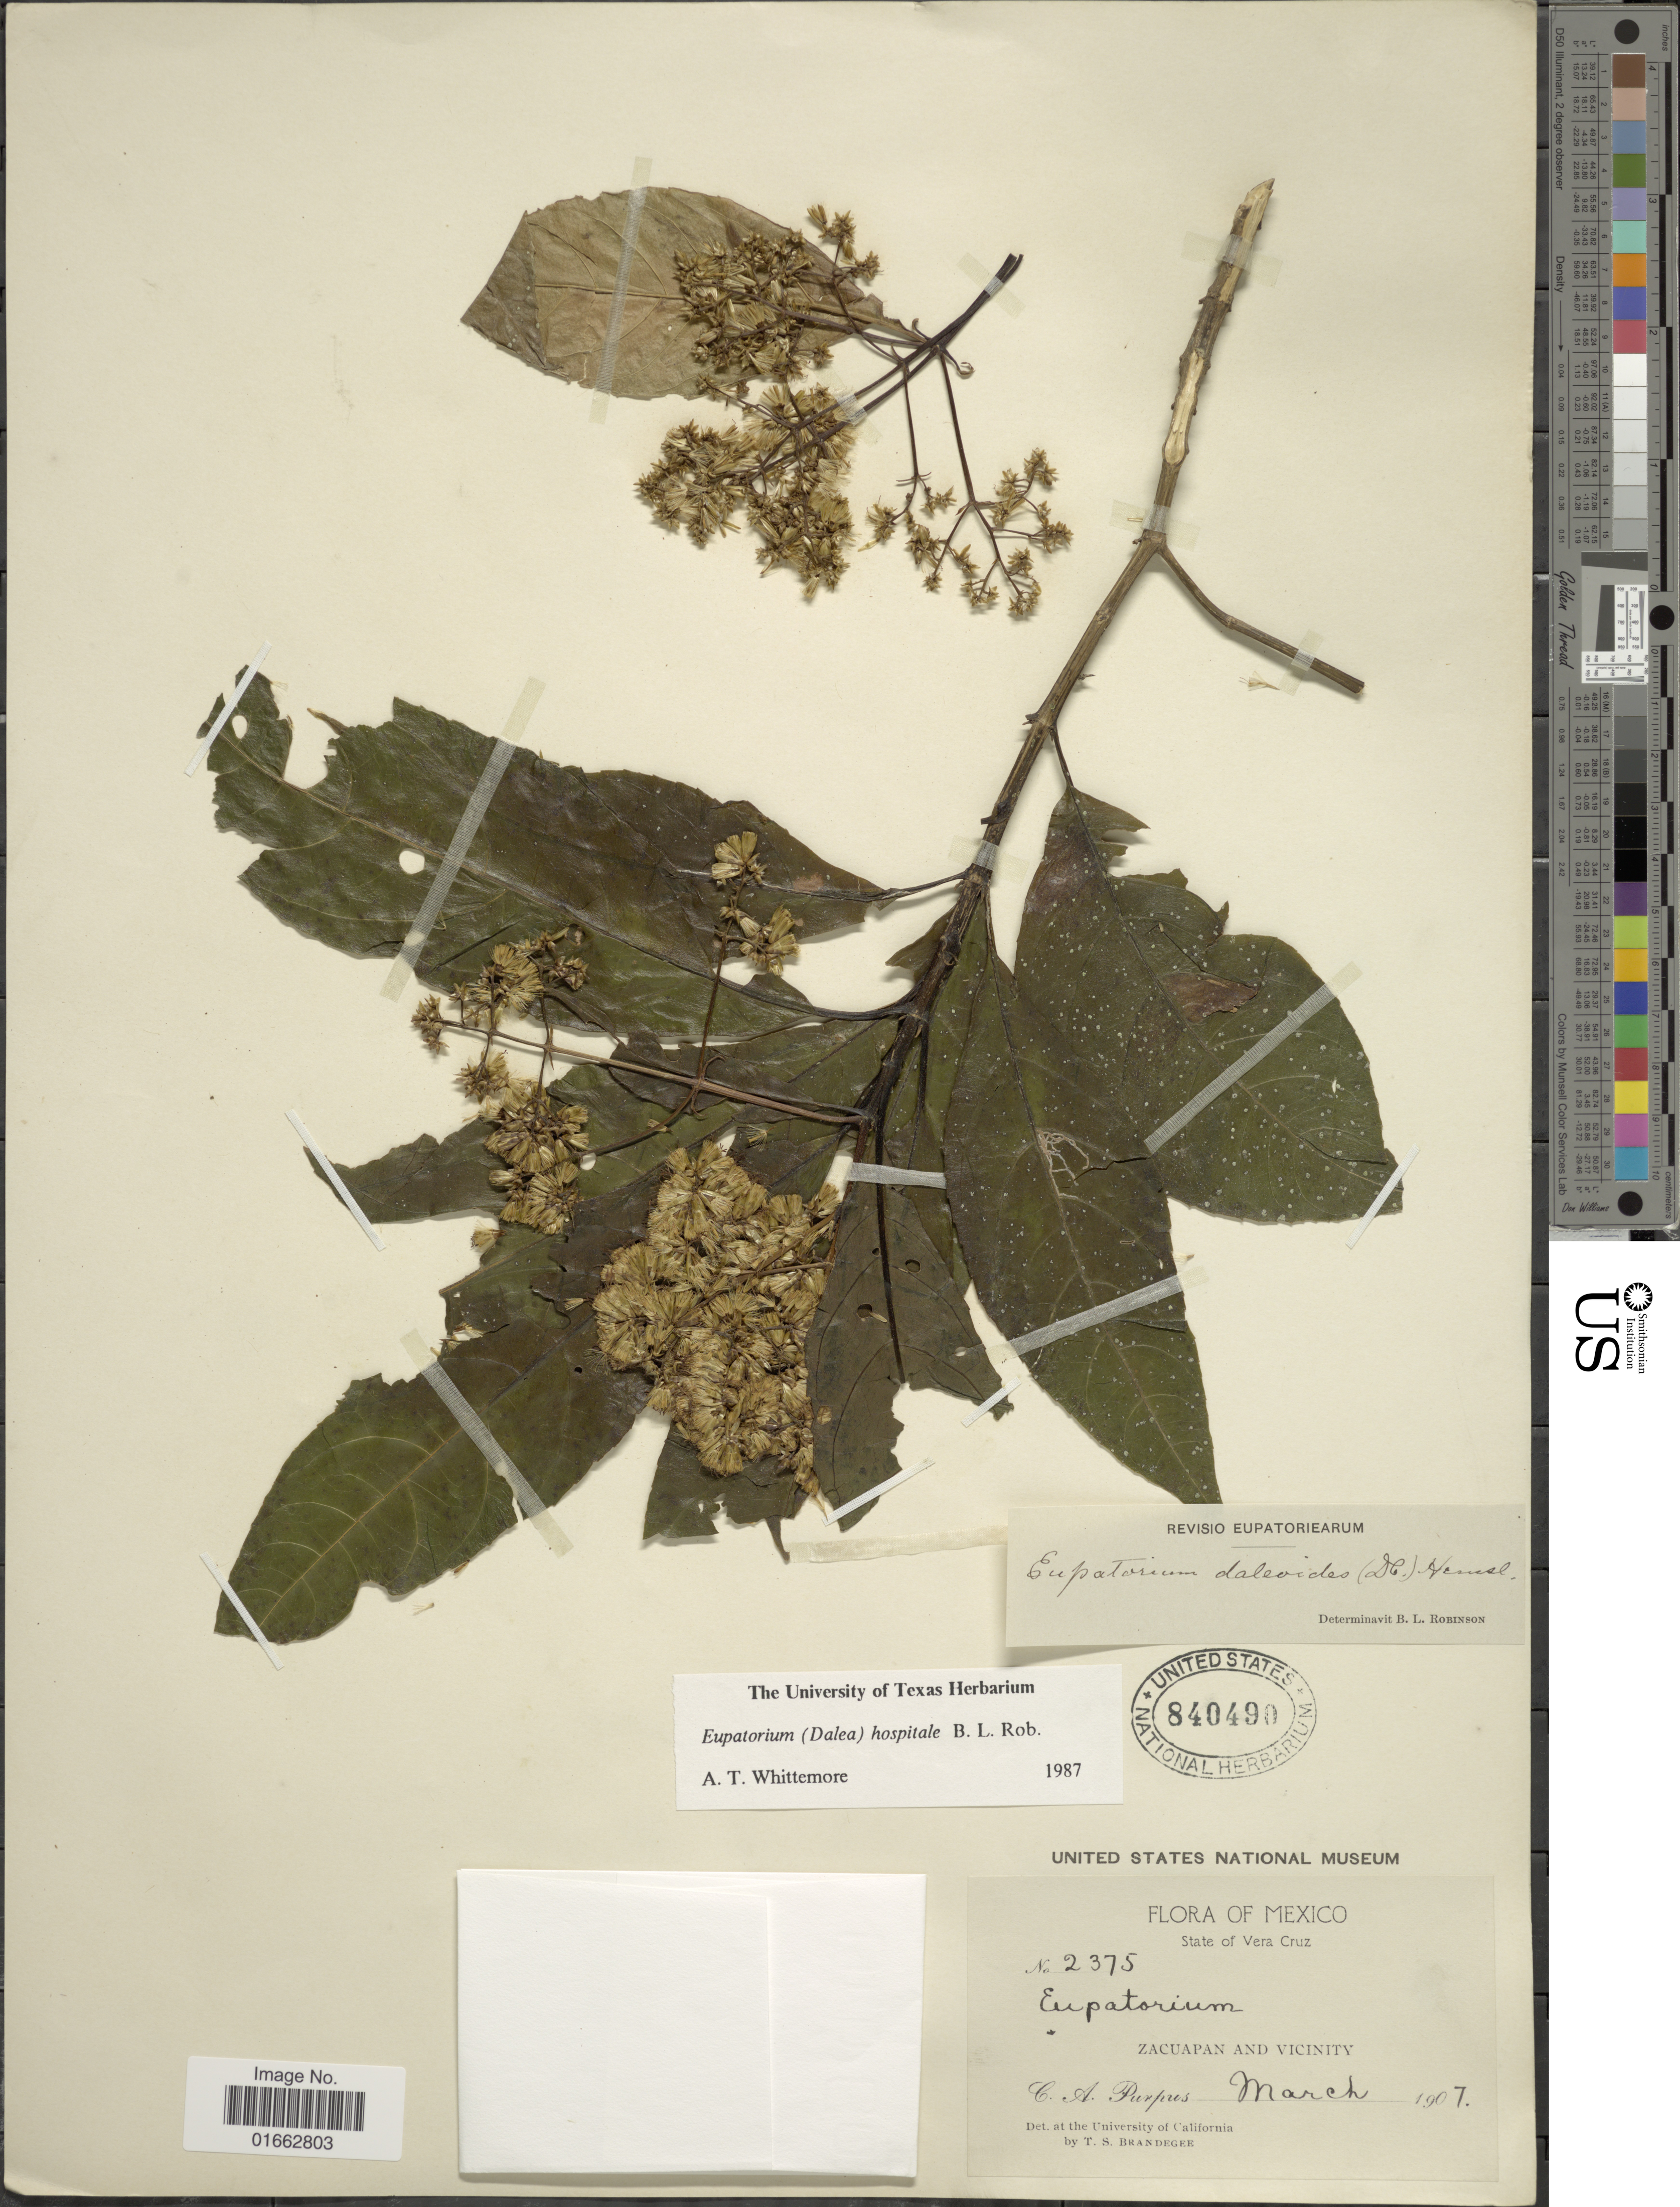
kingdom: Plantae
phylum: Tracheophyta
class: Magnoliopsida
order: Asterales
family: Asteraceae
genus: Critonia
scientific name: Critonia hospitalis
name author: (B.L. Rob.) R.M. King & H. Rob.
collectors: C. A. Purpus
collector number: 2375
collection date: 1907-03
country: Mexico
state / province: Veracruz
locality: Vera Cruz, Zacuapan and vicinity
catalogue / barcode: US 840490